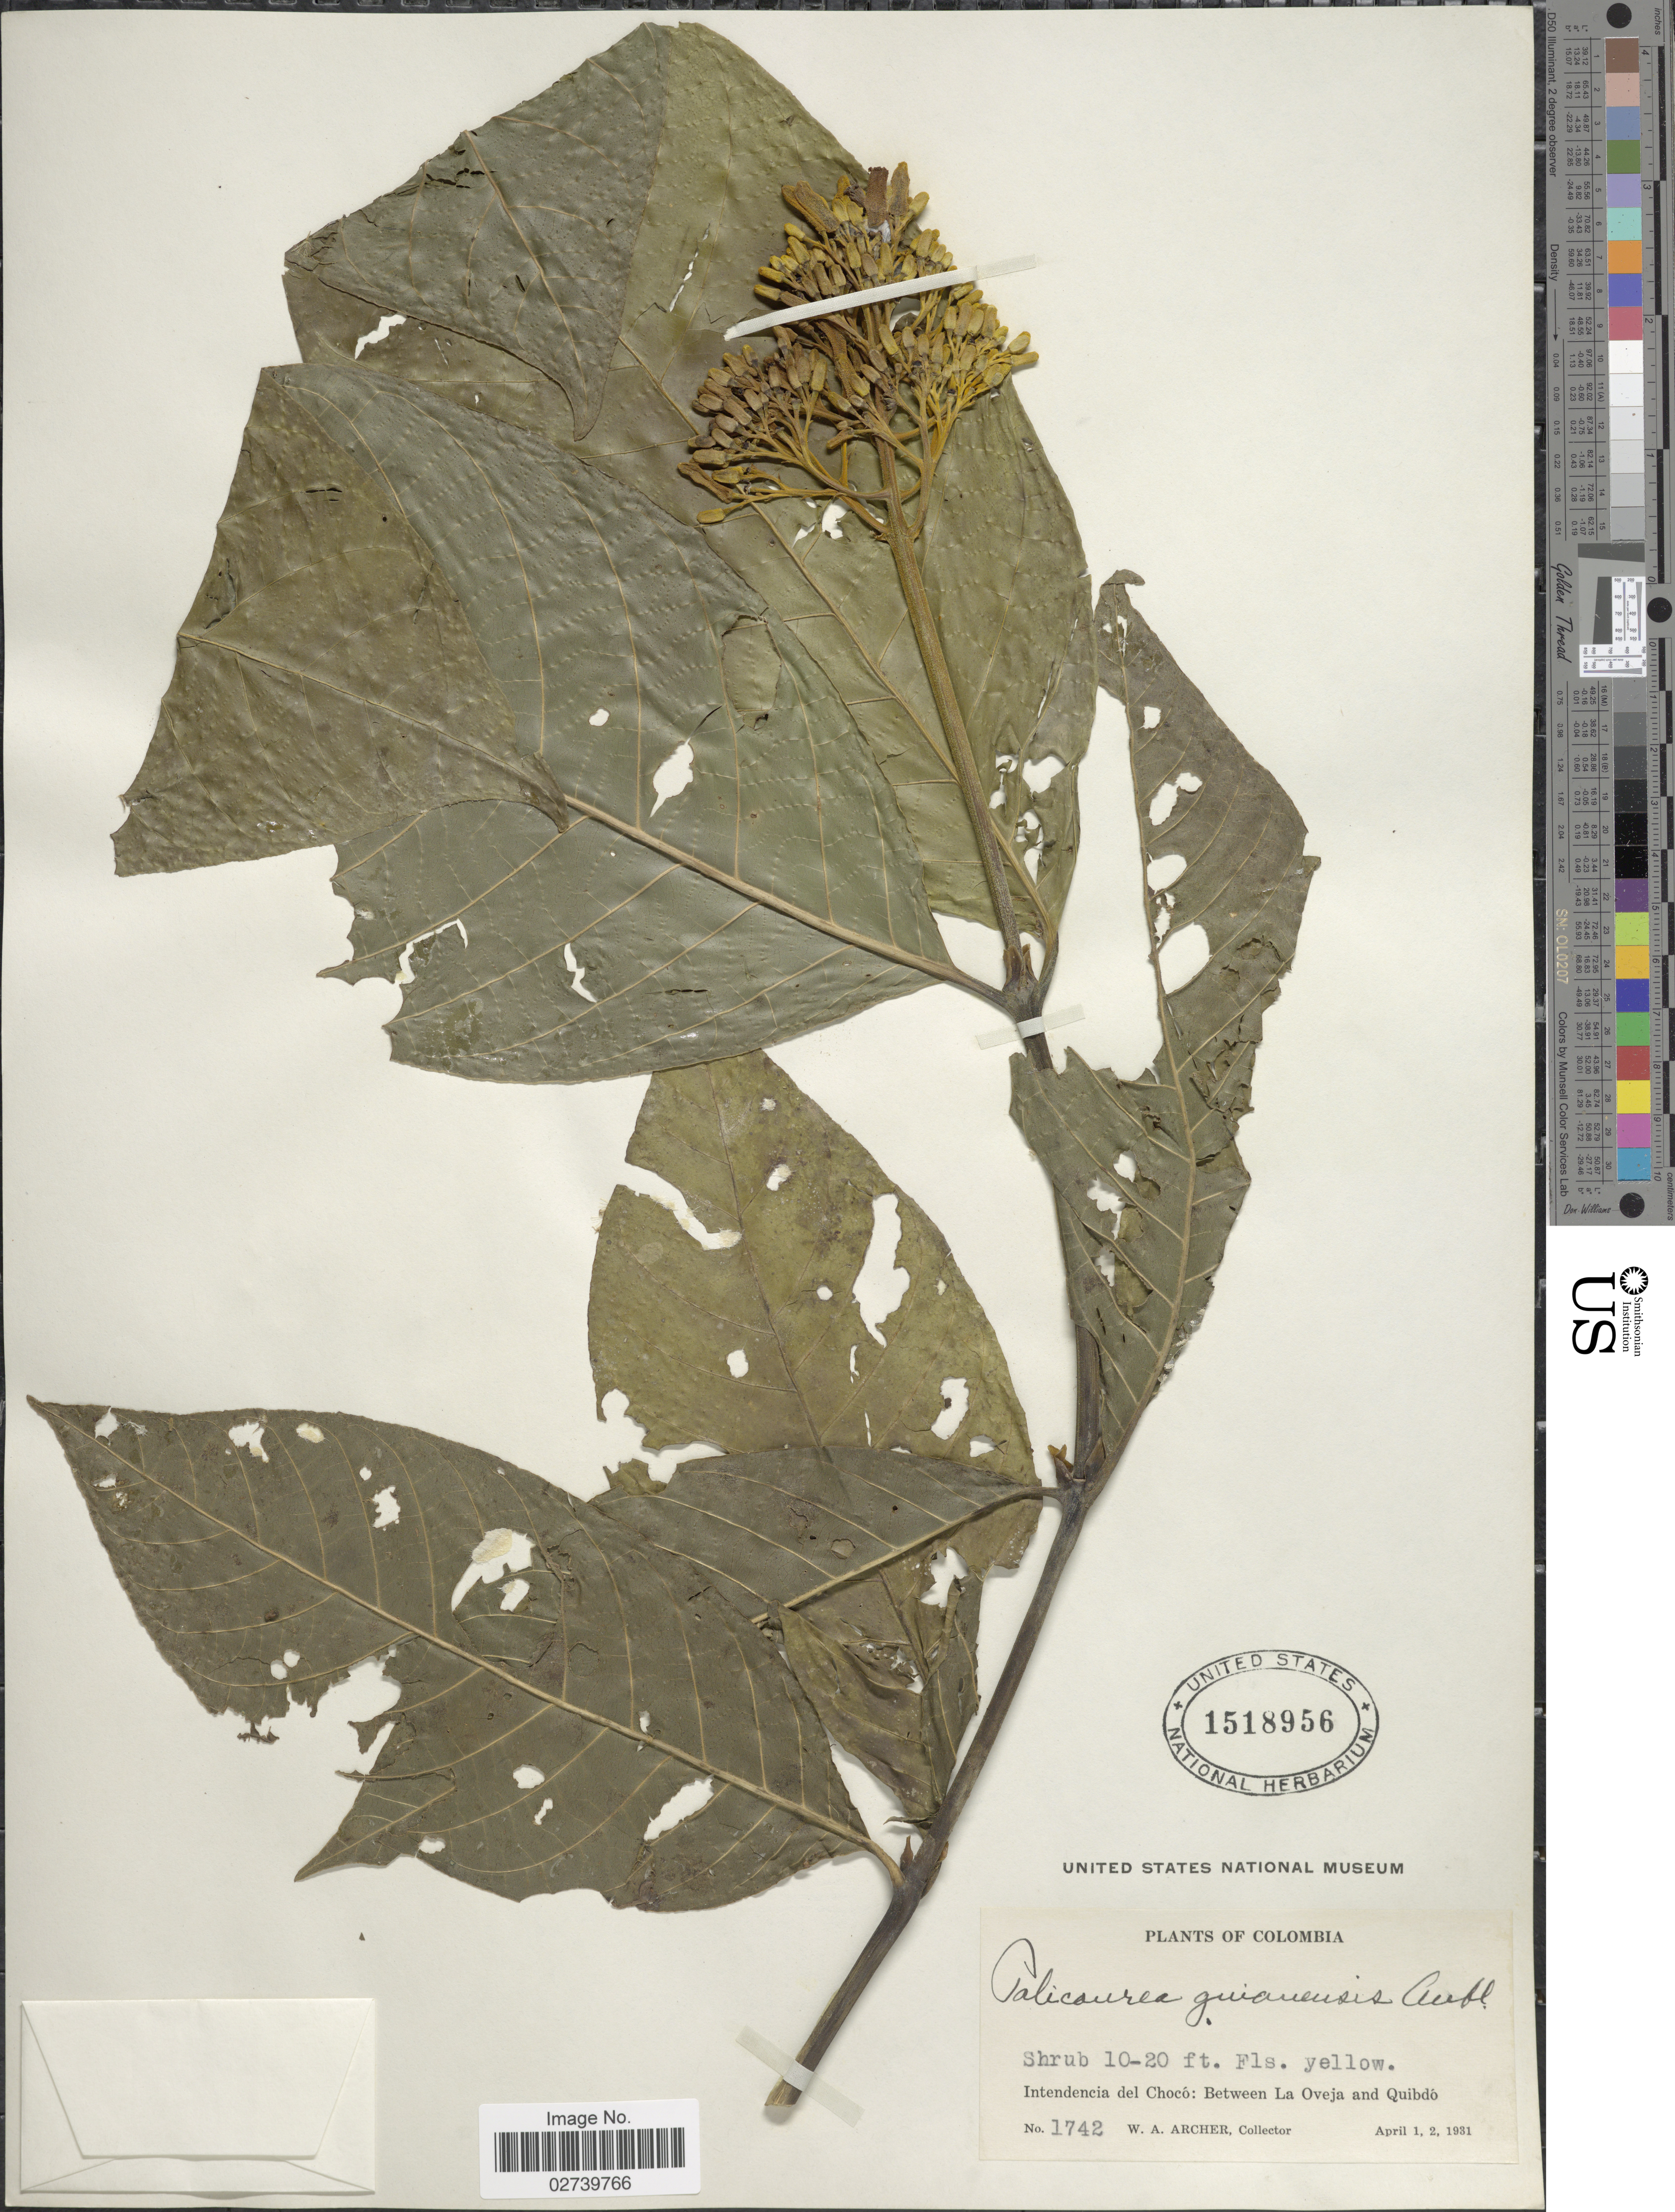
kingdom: Plantae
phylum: Tracheophyta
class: Magnoliopsida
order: Gentianales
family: Rubiaceae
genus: Palicourea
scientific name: Palicourea guianensis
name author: Aubl.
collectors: W. A. Archer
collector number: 1742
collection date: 1931-04-01/1931-04-02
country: Colombia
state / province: Chocó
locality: Between La Oveja and Quibdó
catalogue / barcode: US 1518956